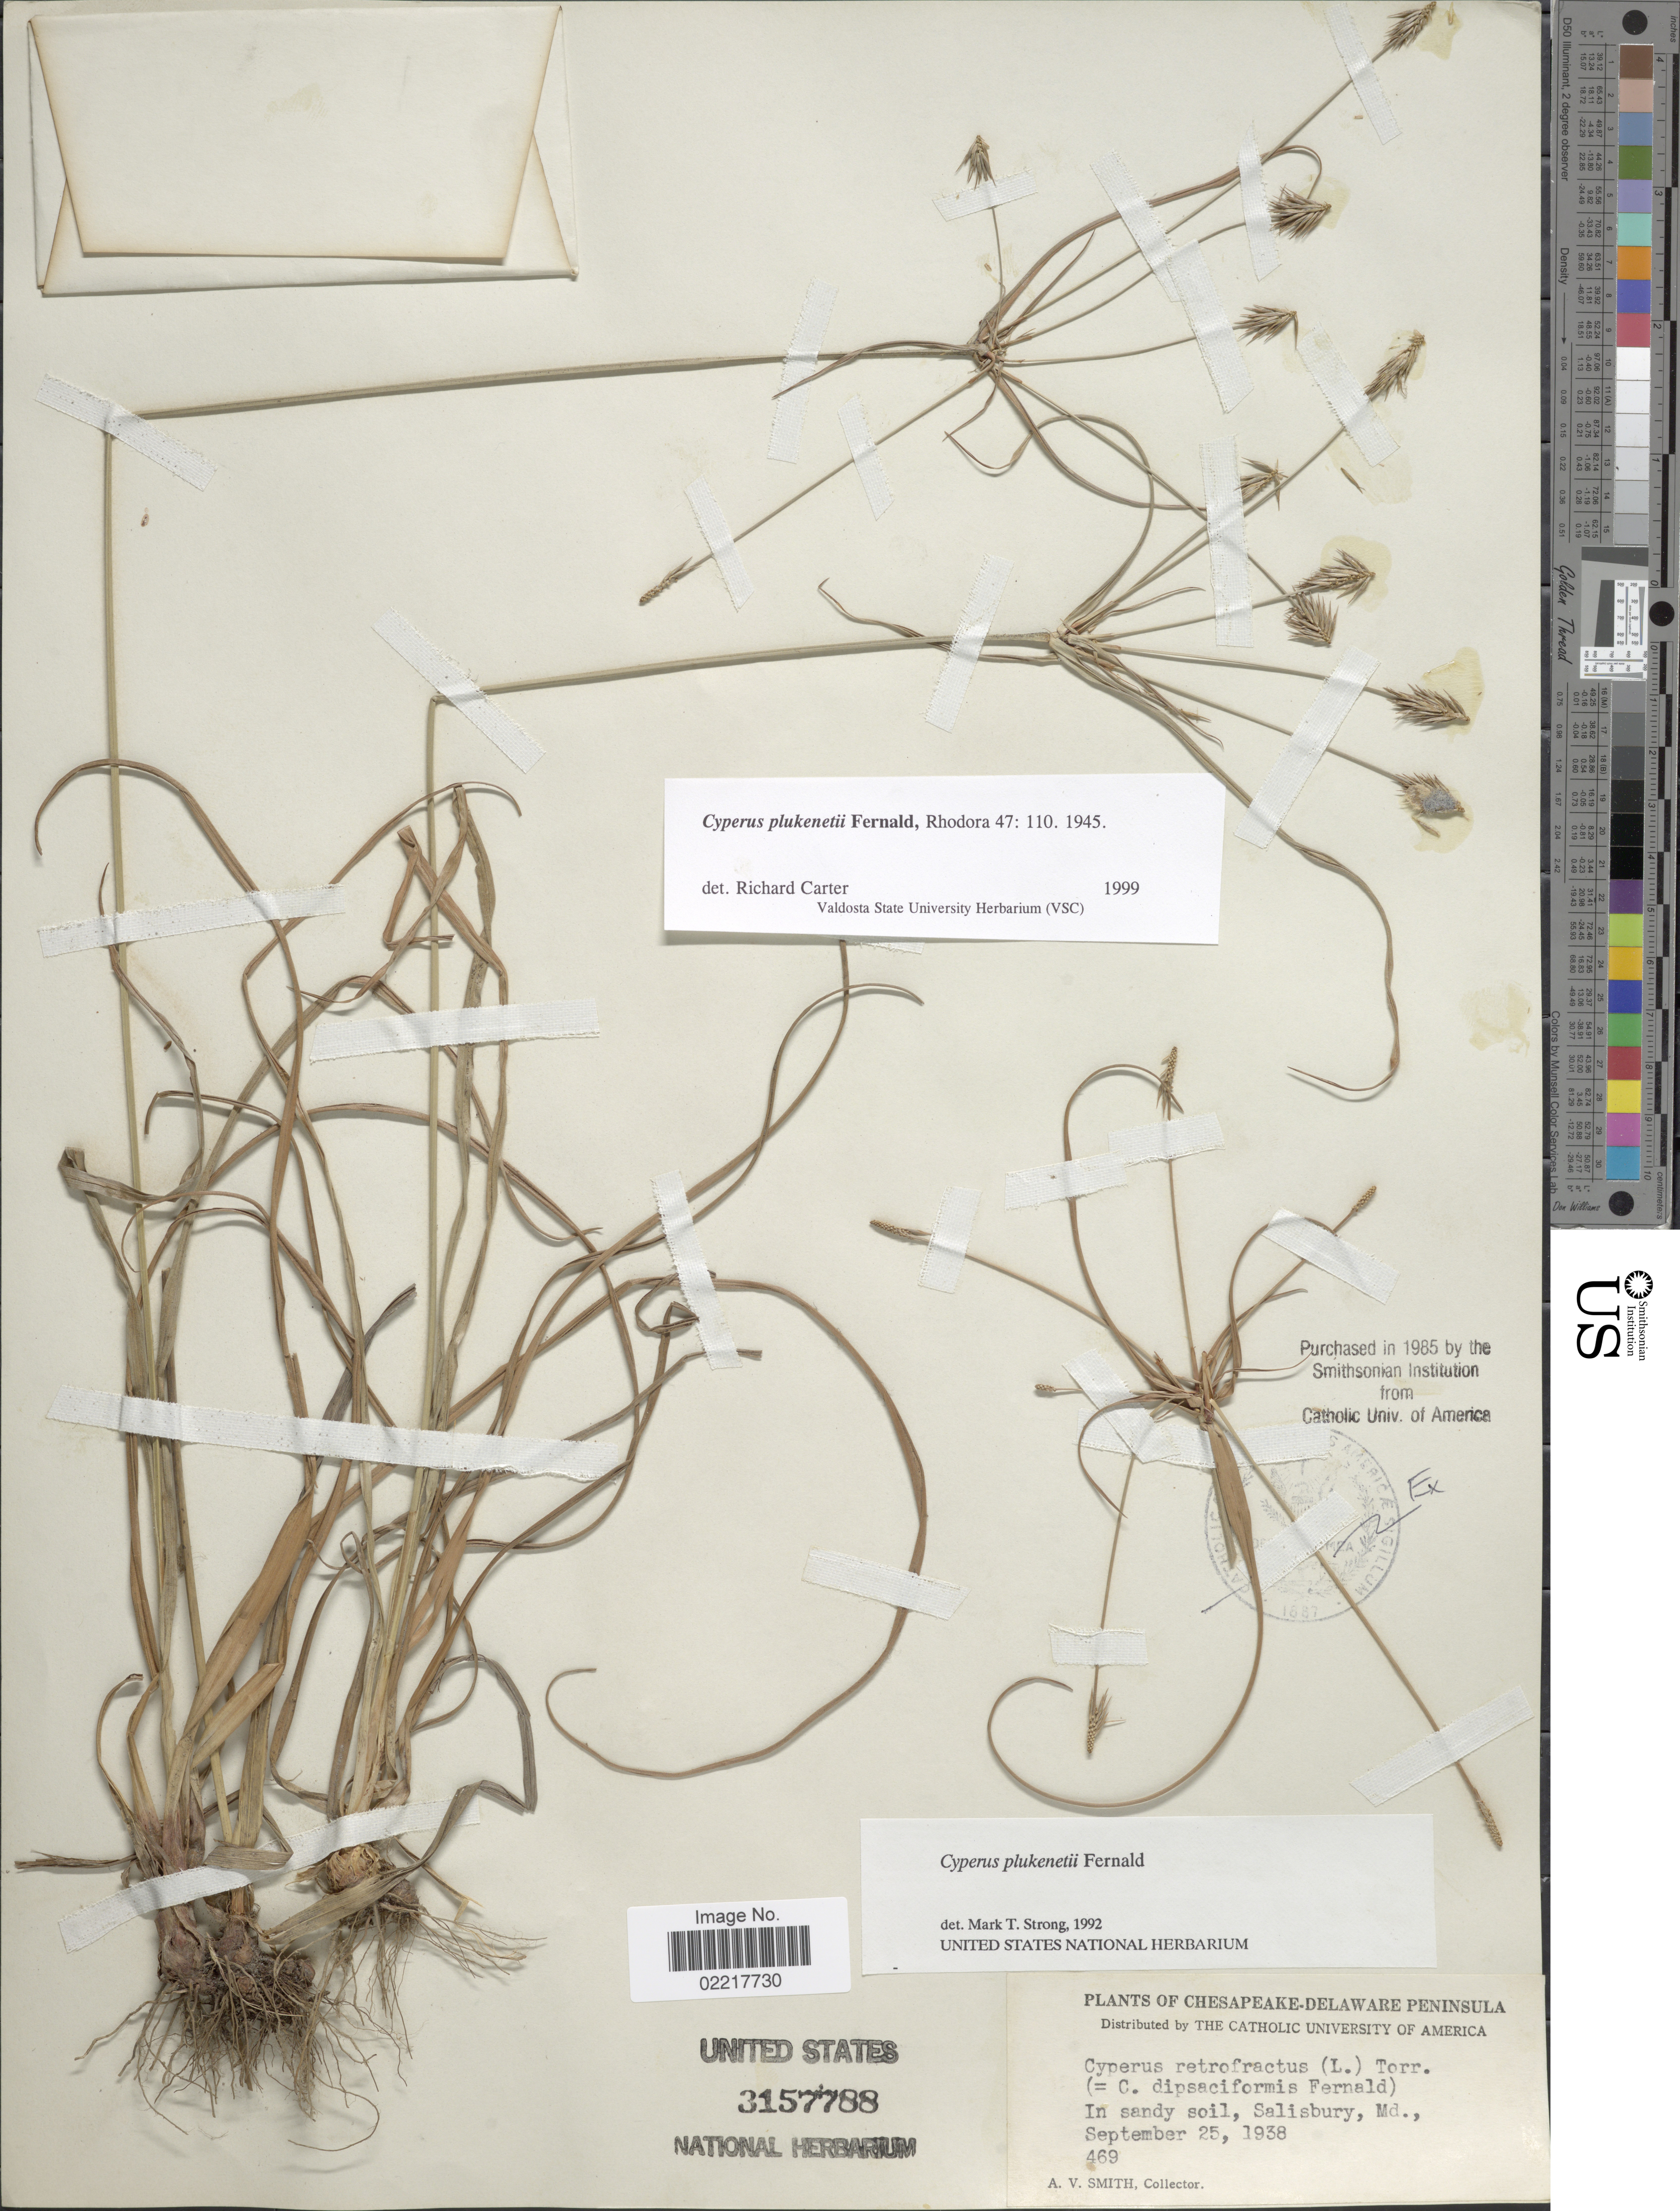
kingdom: Plantae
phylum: Tracheophyta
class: Liliopsida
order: Poales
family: Cyperaceae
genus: Cyperus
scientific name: Cyperus plukenetii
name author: Fernald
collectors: A. V. P. Smith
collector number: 469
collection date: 1938-09-25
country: United States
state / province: Maryland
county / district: Wicomico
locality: Chesapeake-Delaware Peninsula. Salisbury, Md.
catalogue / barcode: US 3157788